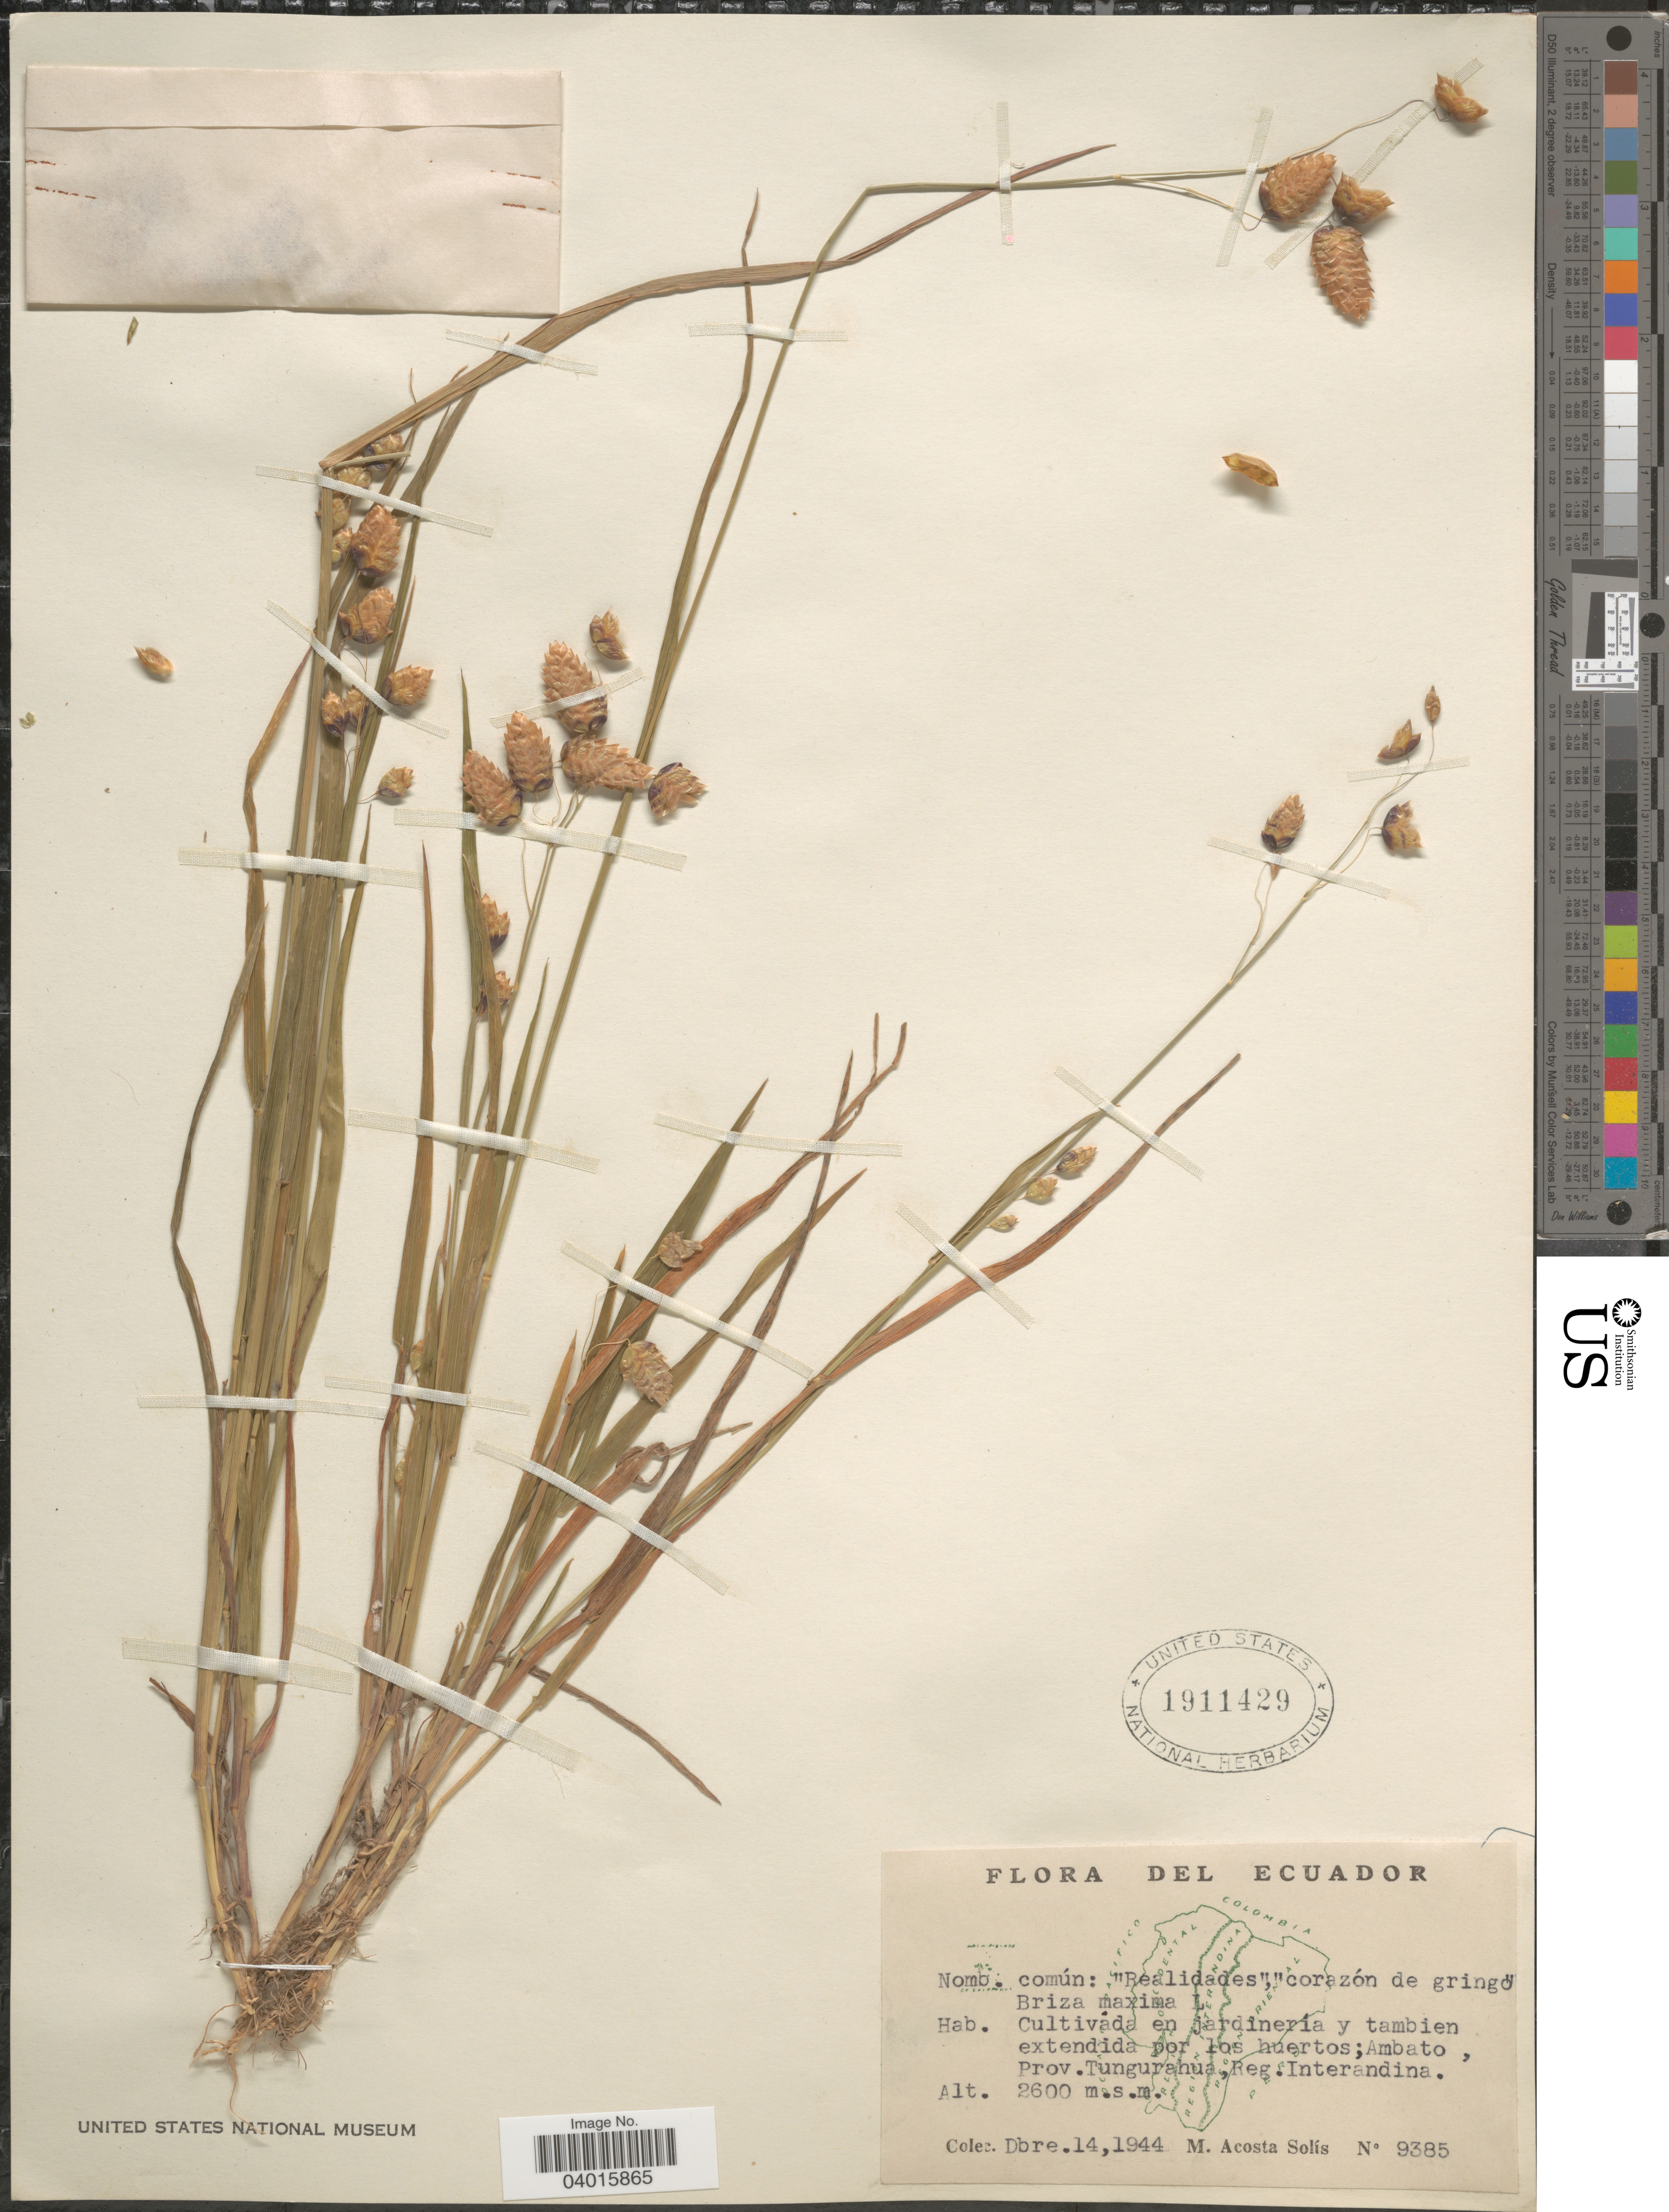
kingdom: Plantae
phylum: Tracheophyta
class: Liliopsida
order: Poales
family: Poaceae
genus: Briza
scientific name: Briza maxima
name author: L.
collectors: M. Acosta Solis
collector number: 9385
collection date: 1944-12-14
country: Ecuador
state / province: Tungurahua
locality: Ambato, Prov. Tungurahua, Reg. Interandina.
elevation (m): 2600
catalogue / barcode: US 1911429